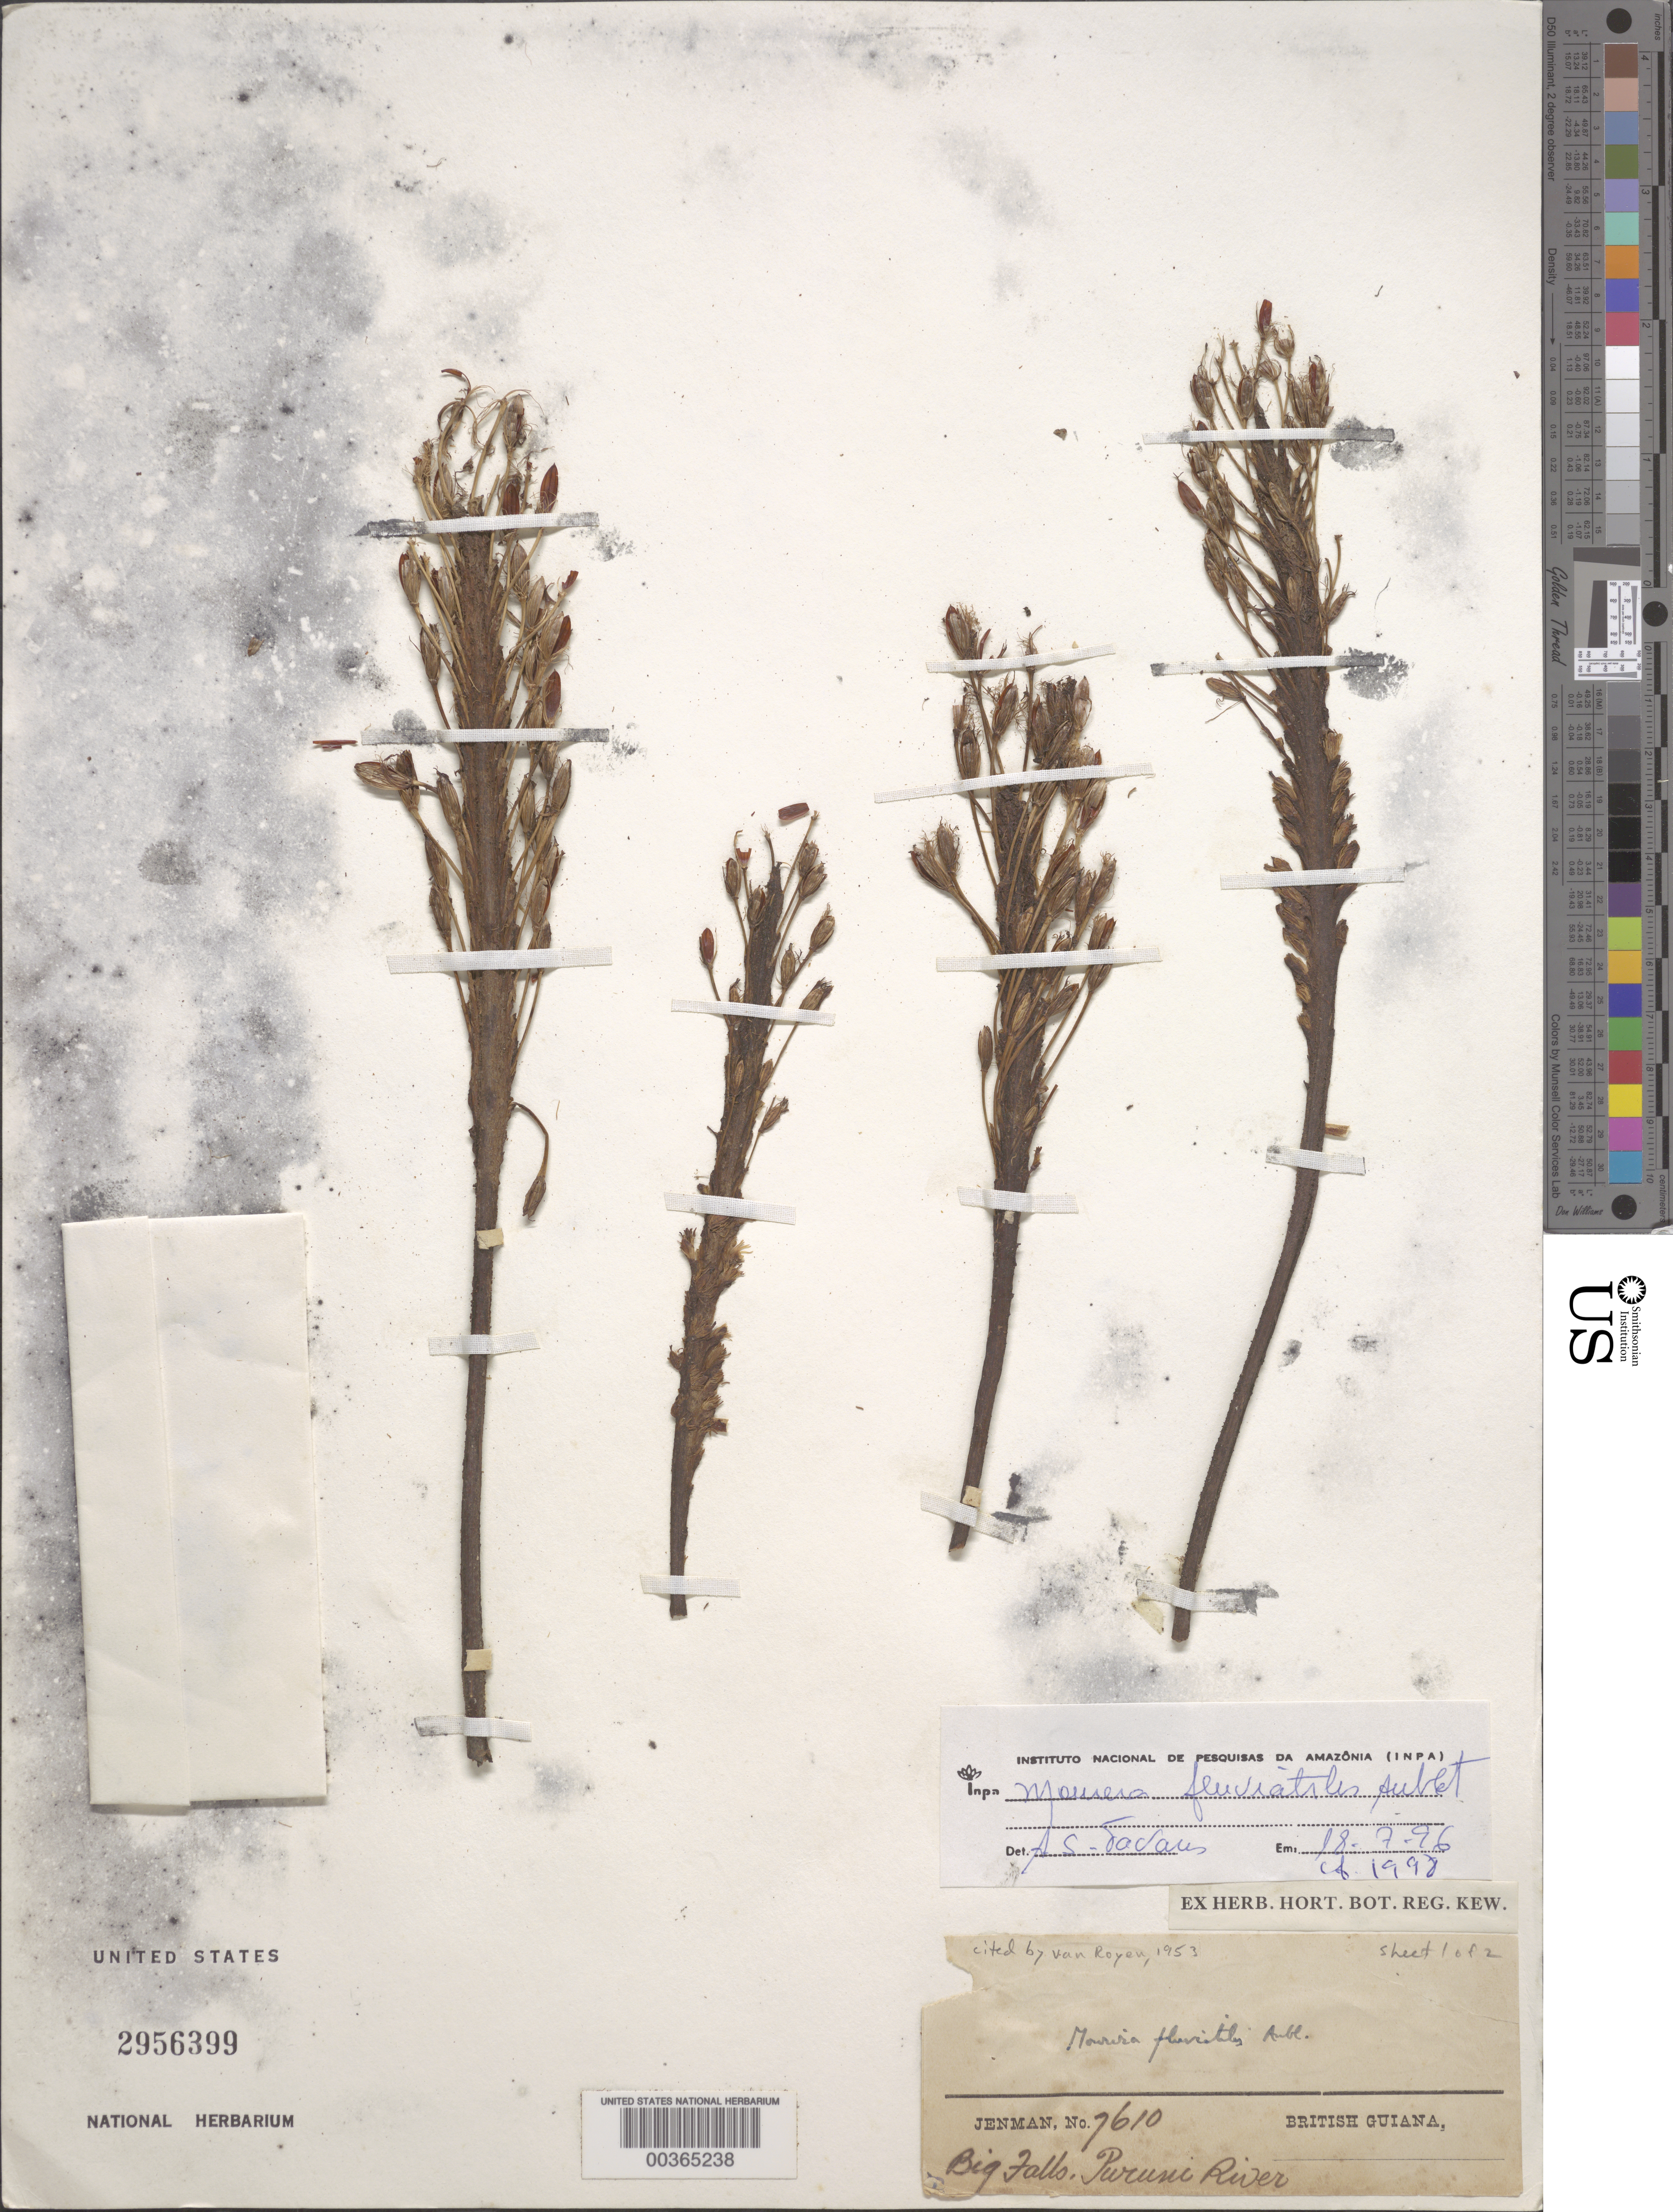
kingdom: Plantae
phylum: Tracheophyta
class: Magnoliopsida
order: Malpighiales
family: Podostemaceae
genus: Mourera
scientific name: Mourera fluviatilis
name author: Aubl.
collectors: G. S. Jenman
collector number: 7610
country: Guyana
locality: Big falls, puruni river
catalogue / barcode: US 2956399